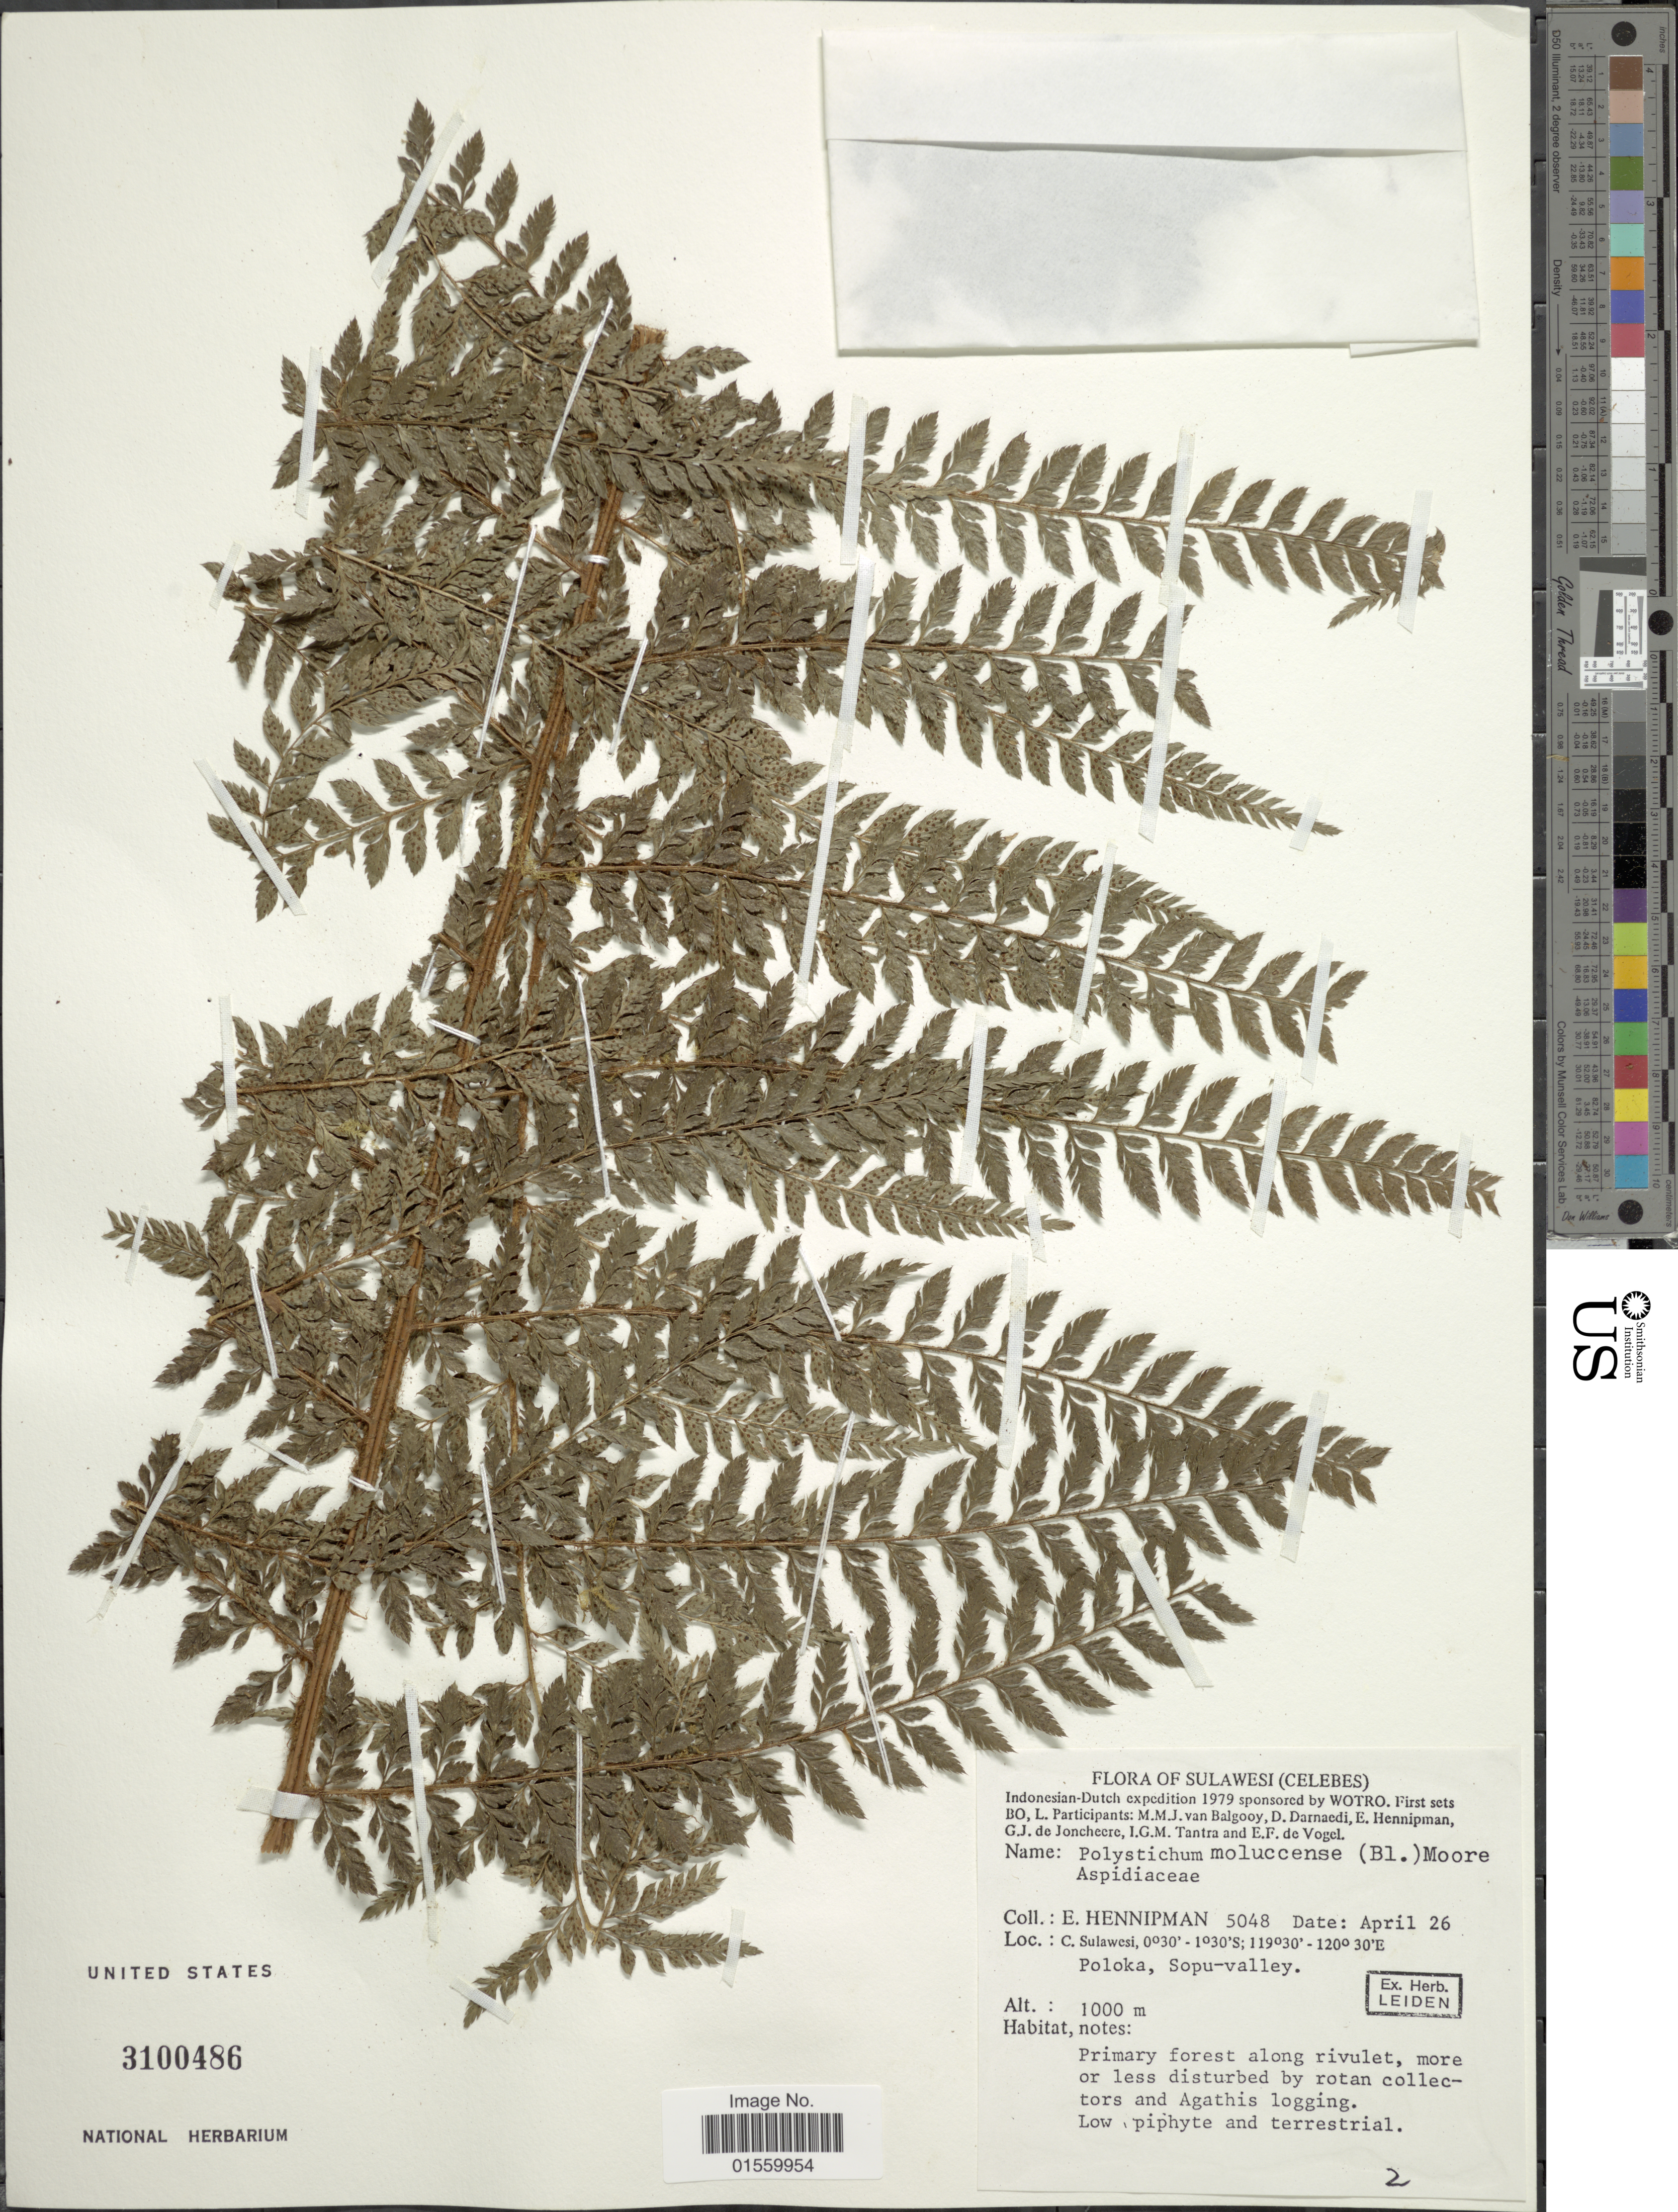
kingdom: Plantae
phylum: Tracheophyta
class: Polypodiopsida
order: Polypodiales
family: Dryopteridaceae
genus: Polystichum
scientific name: Polystichum moluccense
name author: (Blume) T. Moore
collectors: E. Hennipman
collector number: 5048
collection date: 1979-04-26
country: Indonesia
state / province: Sulawesi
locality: Sulawesi (Celebes), C. Sulawesi, Poloka, Sopu-valley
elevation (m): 1000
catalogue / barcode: US 3100486